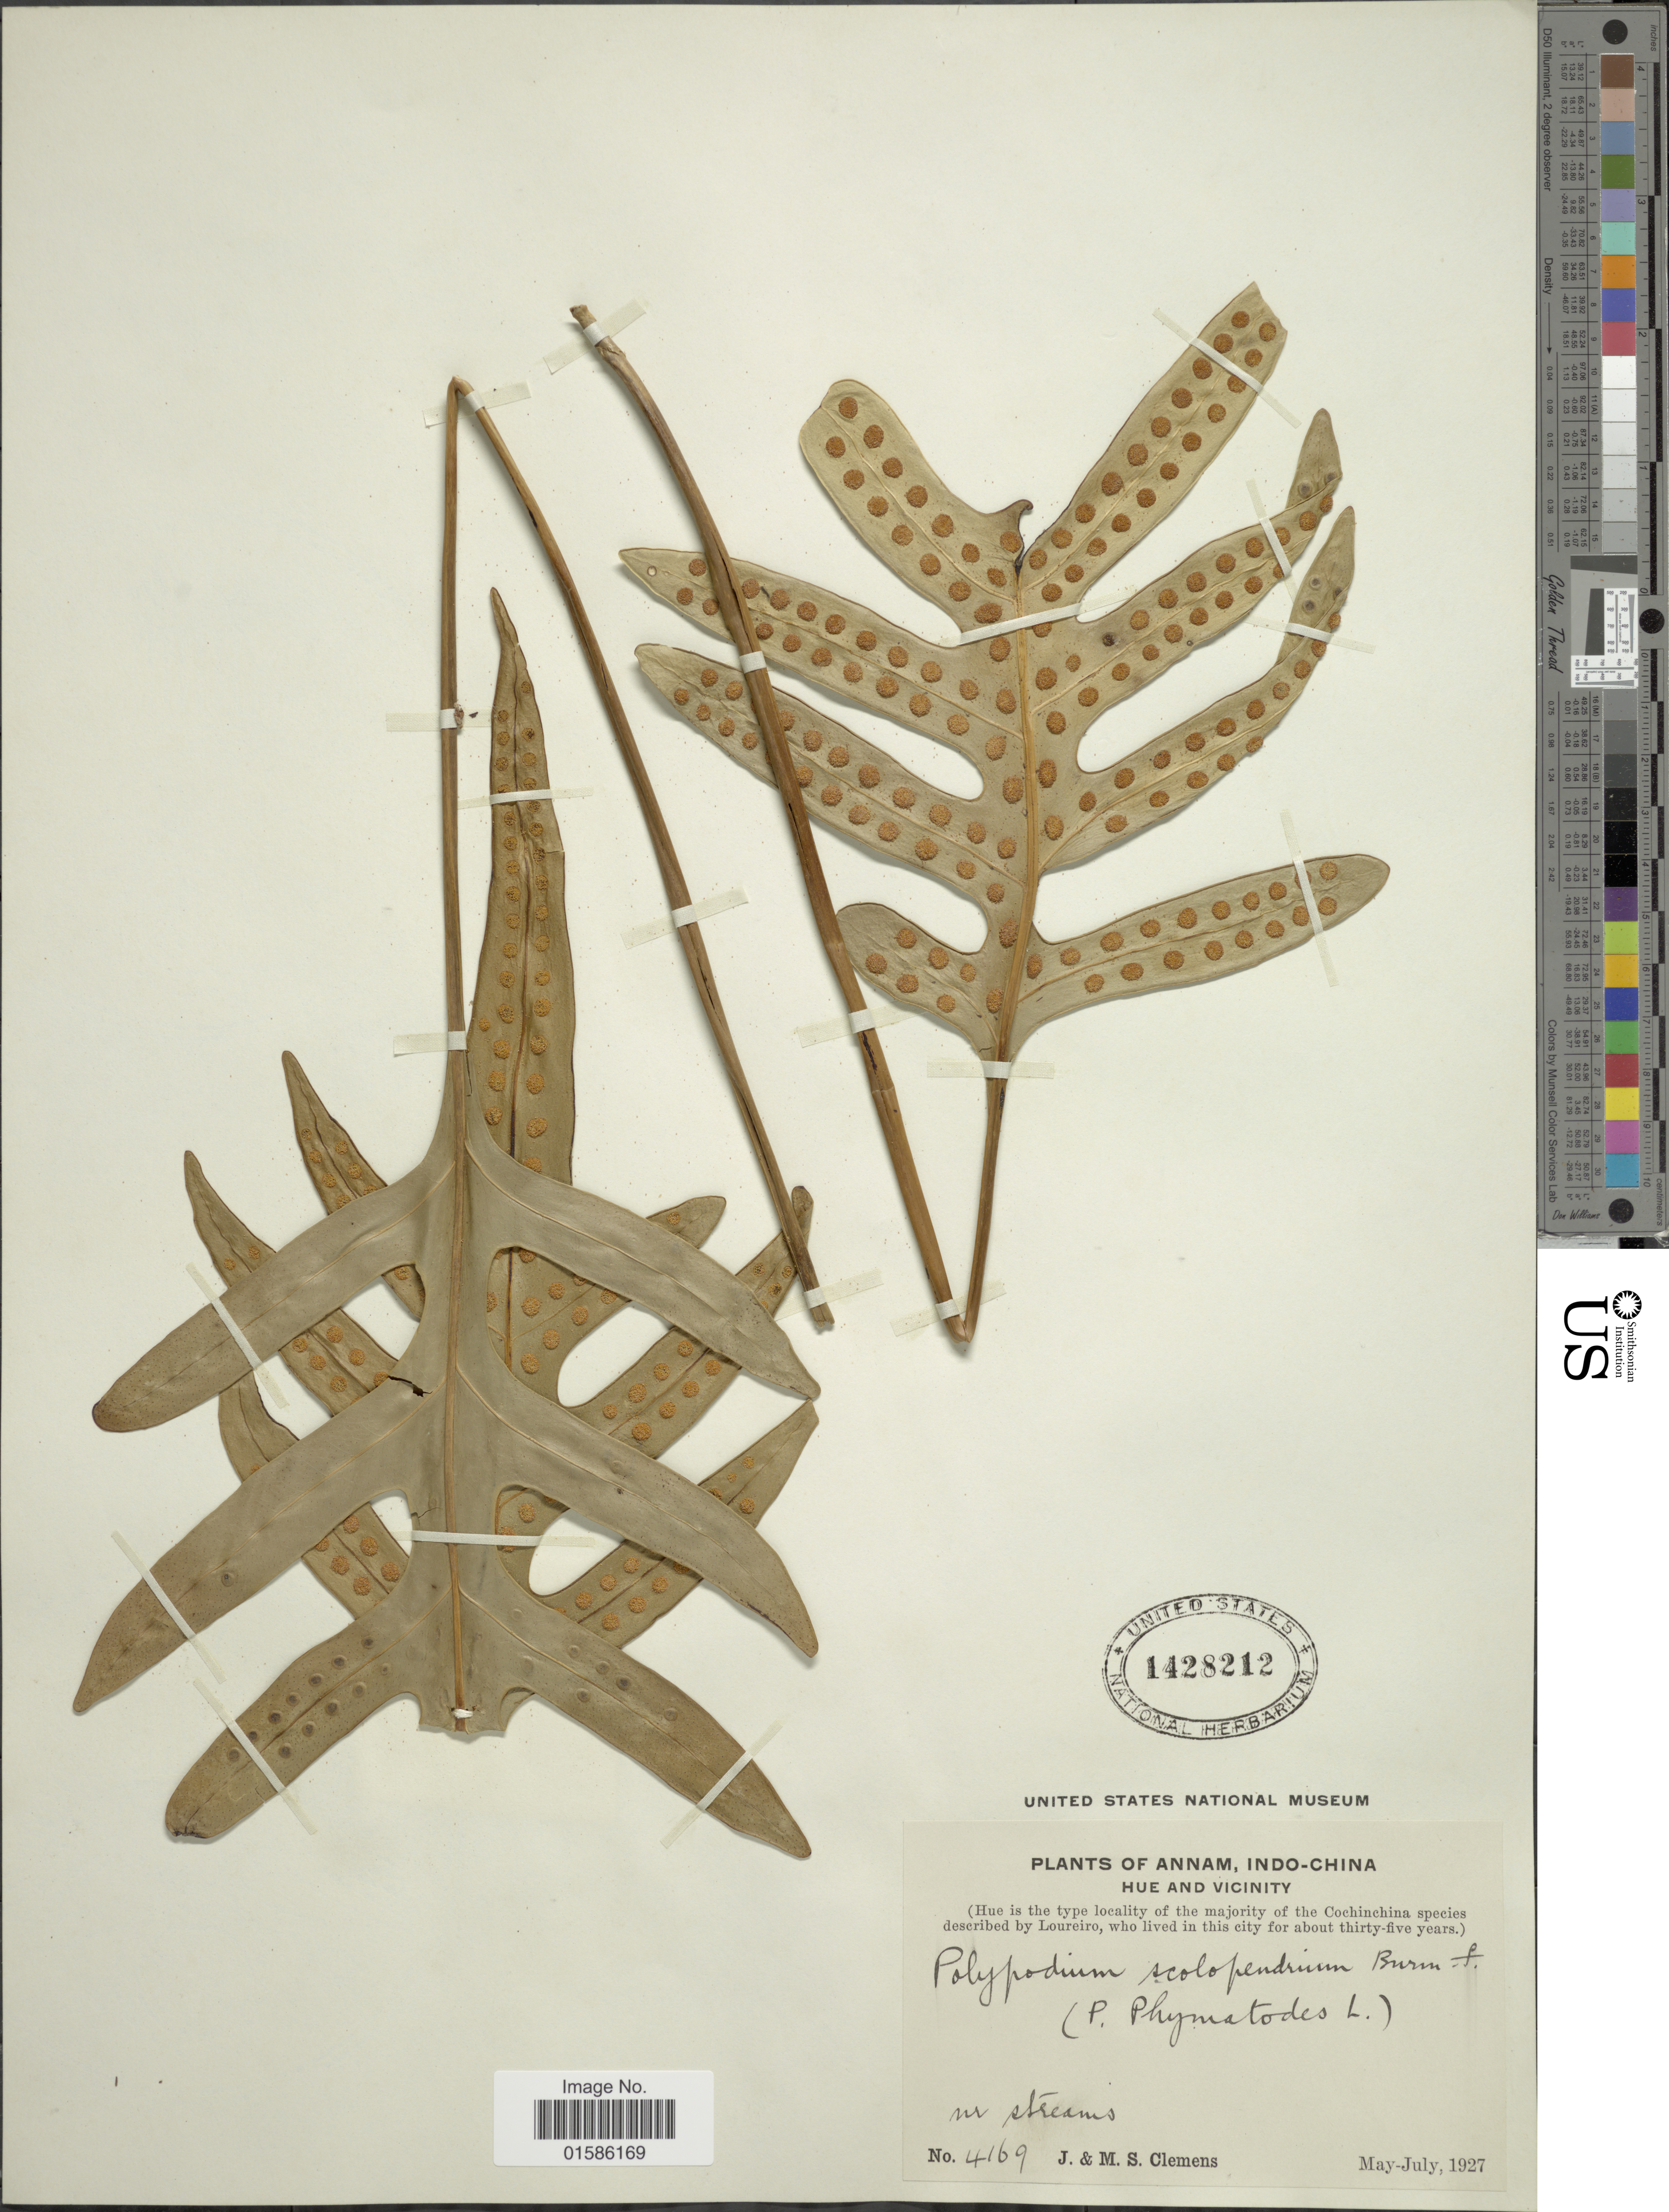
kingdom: Plantae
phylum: Tracheophyta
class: Polypodiopsida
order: Polypodiales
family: Polypodiaceae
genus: Microsorum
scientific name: Microsorum scolopendria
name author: (Burm. f.) Copel.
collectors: J. Clemens & M. S. Clemens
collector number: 4169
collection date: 1927-05/1927-07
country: Vietnam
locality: Annam, Indo-China, Hue and vicinity (Hue is the type locality of the majority of the Cochinchina species described by Loureiro, who lived in this city for about thirty-five years)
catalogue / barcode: US 1428212